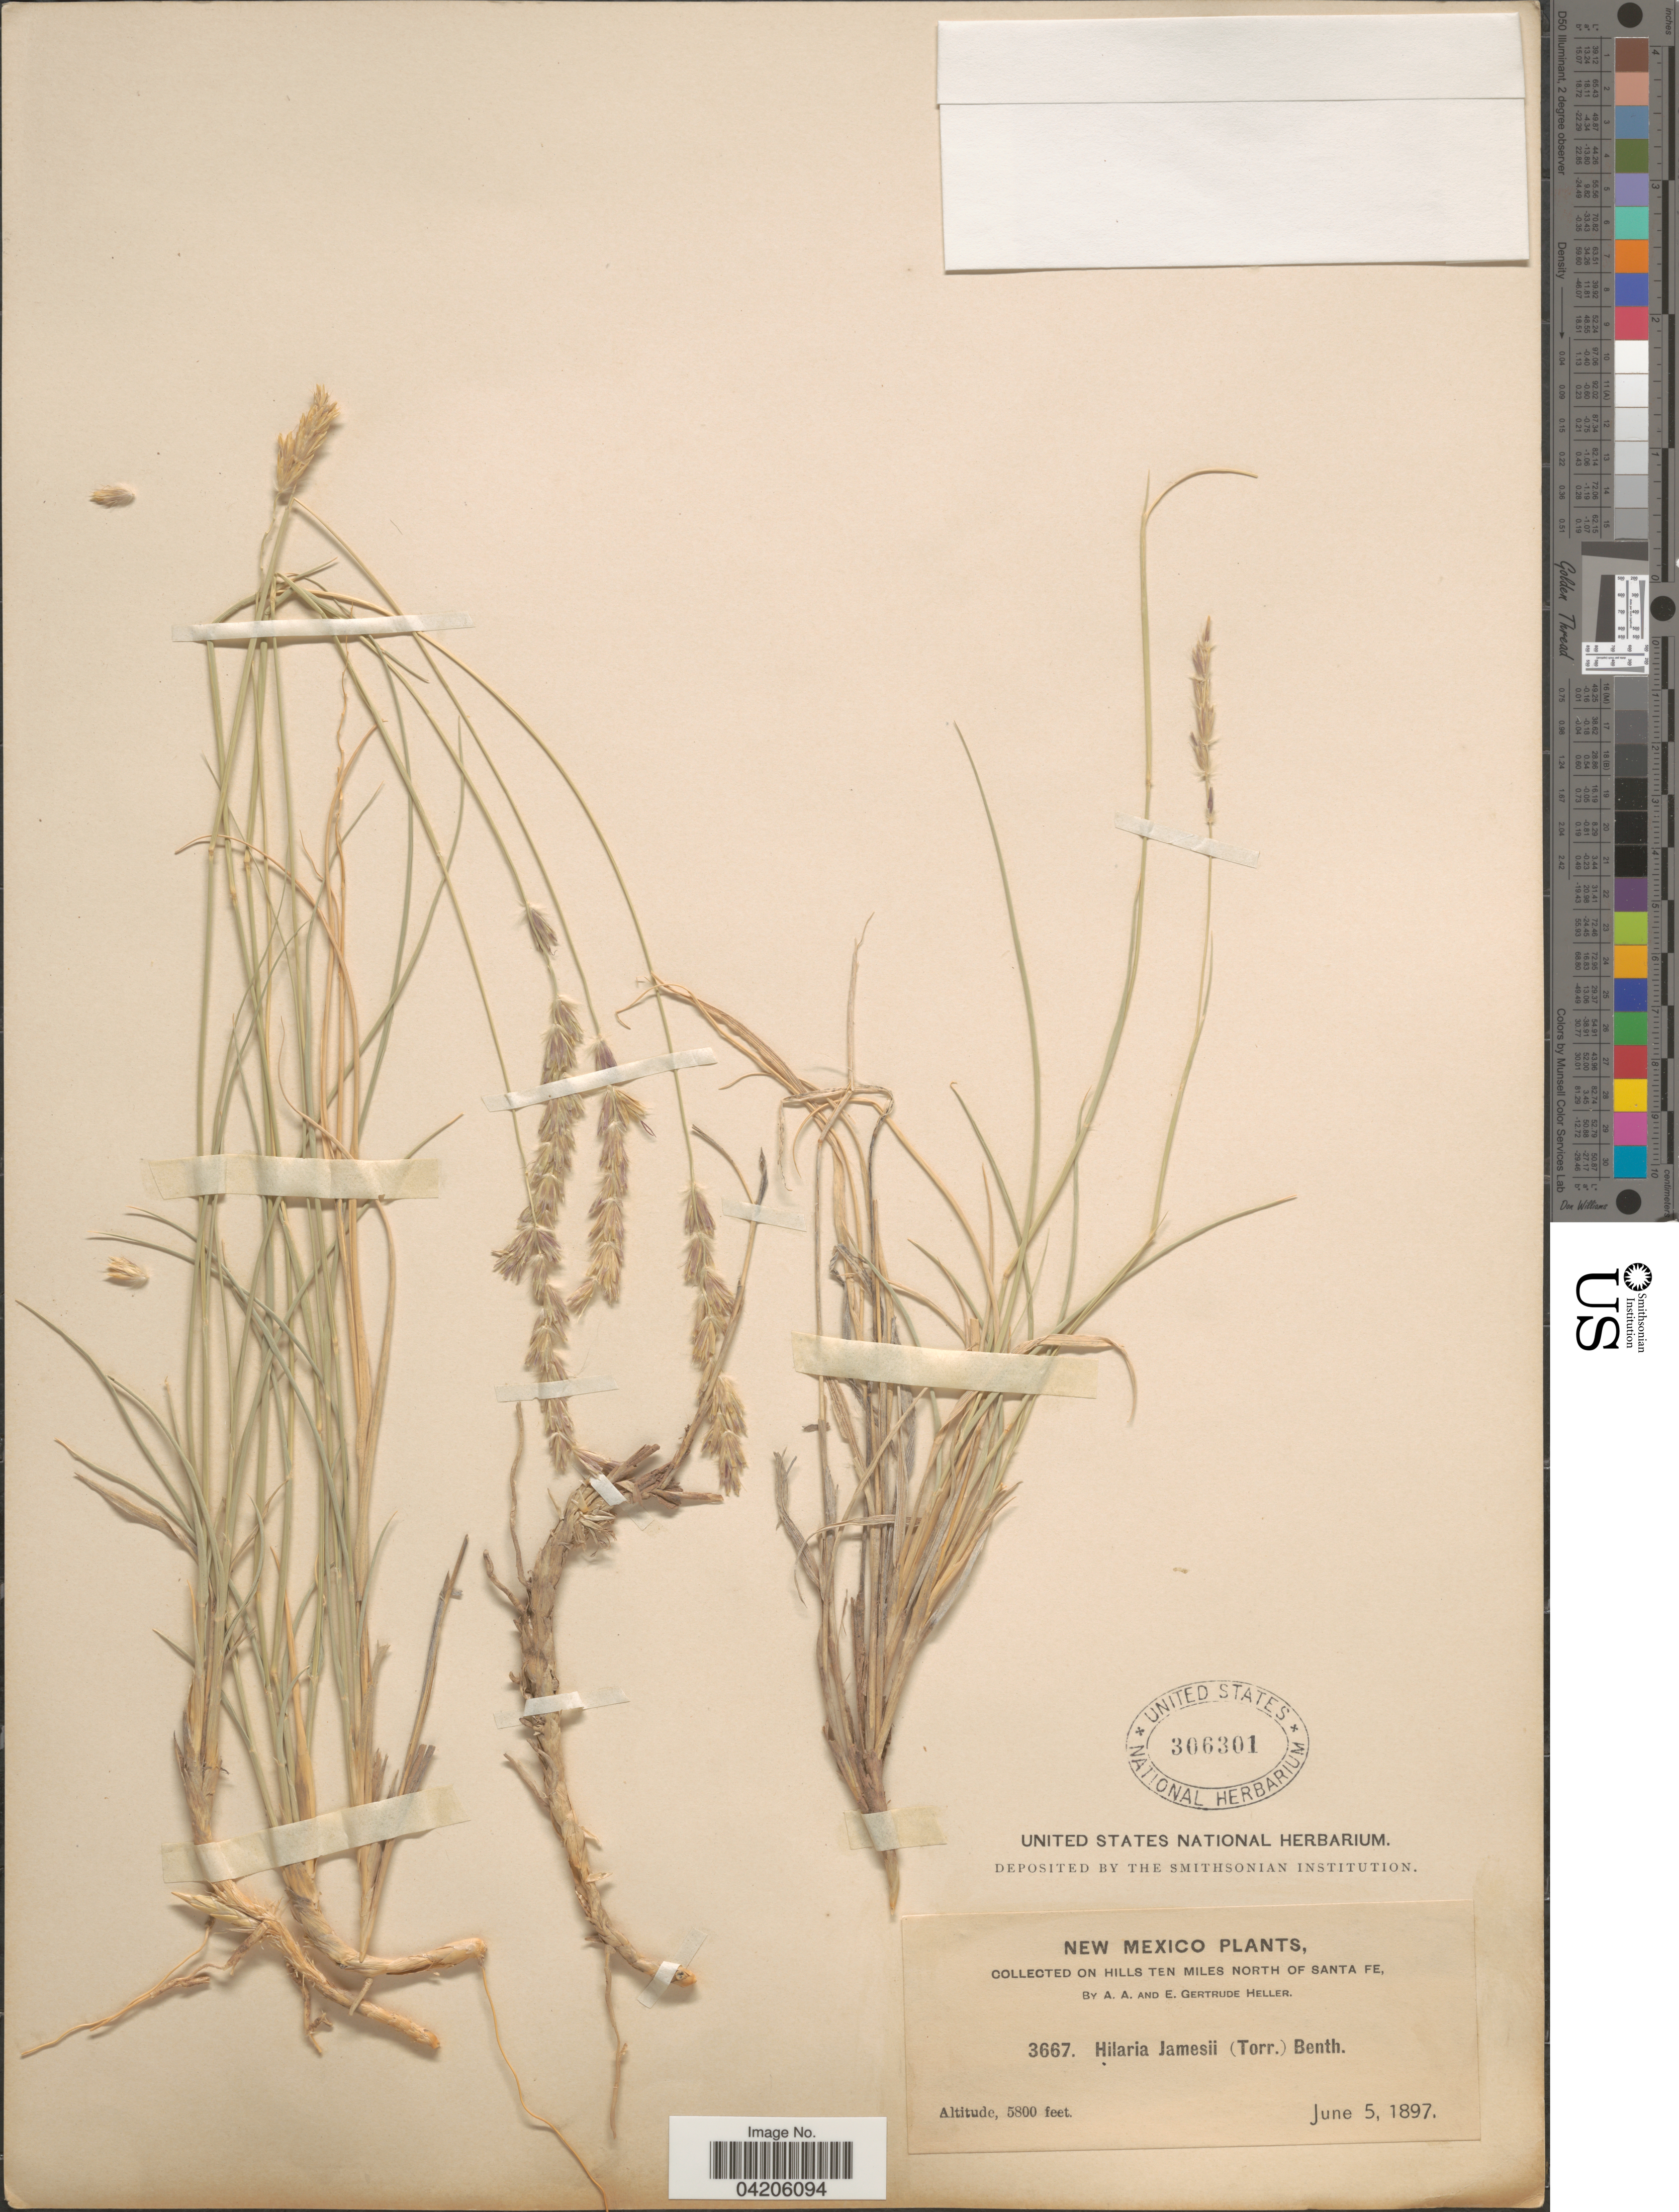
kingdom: Plantae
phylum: Tracheophyta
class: Liliopsida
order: Poales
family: Poaceae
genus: Hilaria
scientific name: Hilaria jamesii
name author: (Torr.) Benth.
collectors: A. A. Heller & E. G. Heller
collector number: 3667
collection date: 1897-06-05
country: United States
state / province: New Mexico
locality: On hills ten miles North of Santa Fe.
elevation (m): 1768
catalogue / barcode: US 306301